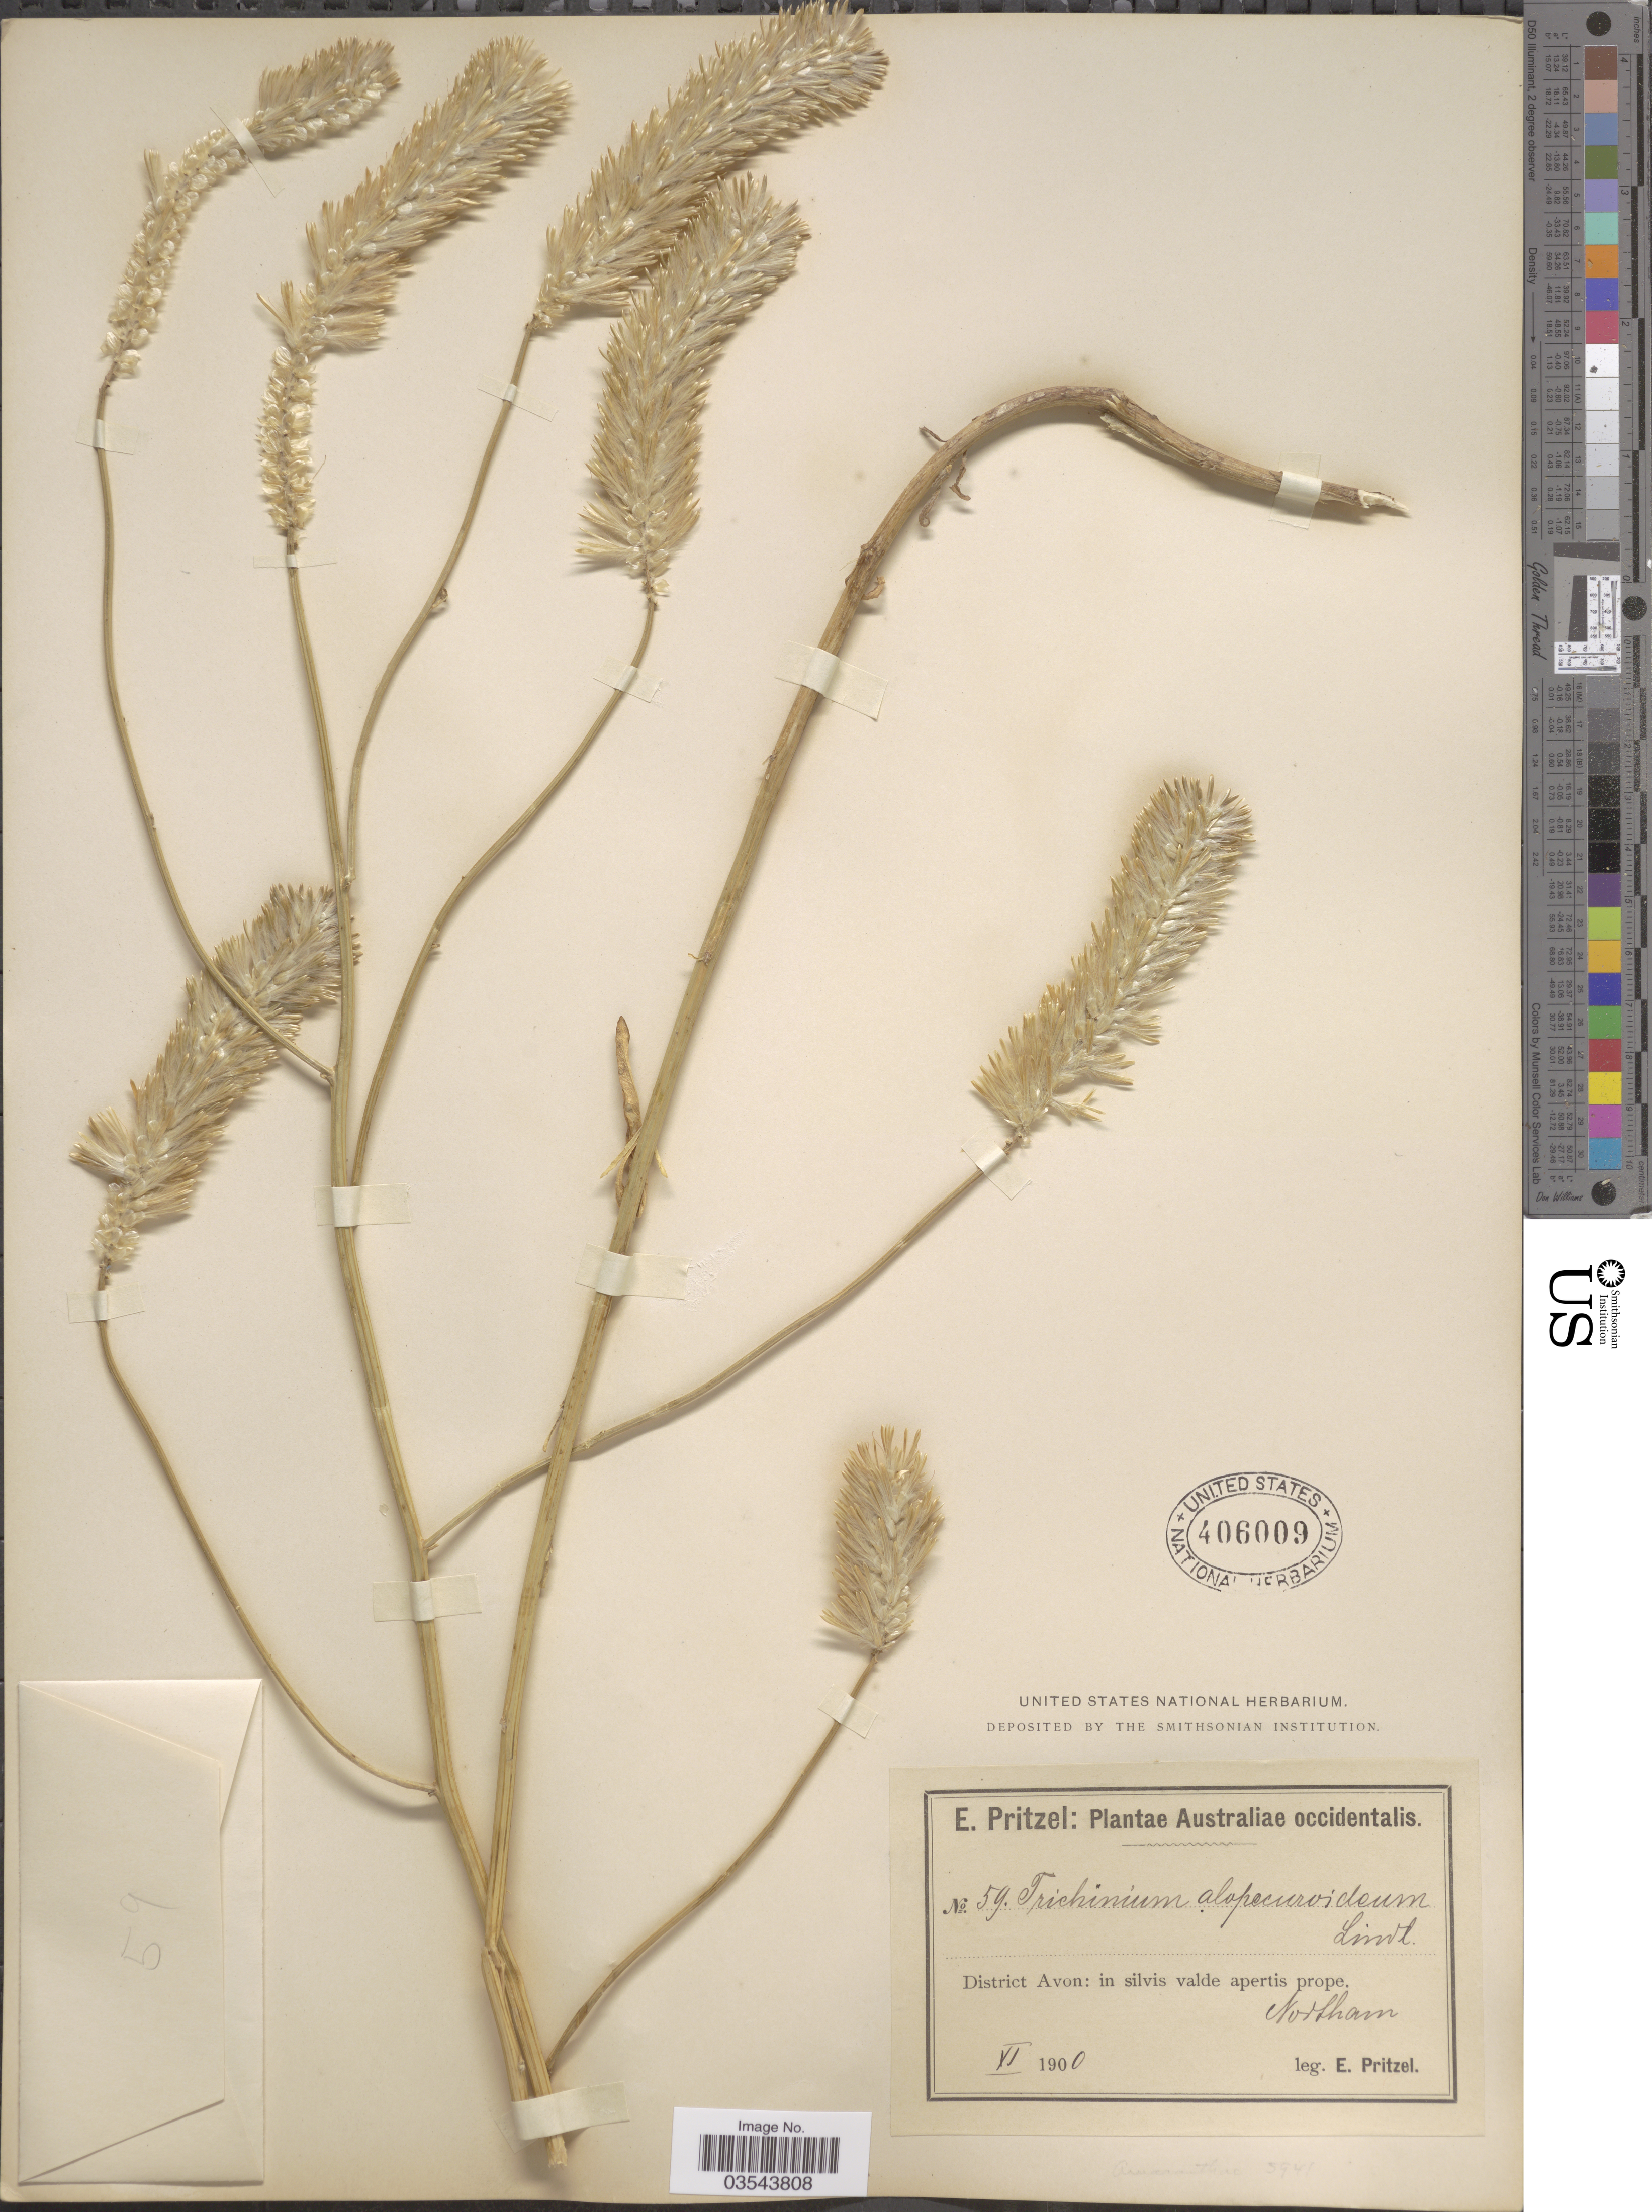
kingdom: Plantae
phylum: Tracheophyta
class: Magnoliopsida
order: Caryophyllales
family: Amaranthaceae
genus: Ptilotus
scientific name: Ptilotus polystachyus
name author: (Gaudich.) F. Muell.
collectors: E. G. Pritzel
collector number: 59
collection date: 1900-11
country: Australia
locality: Australiæ occidentalis. District Avon: in silvis valde apertis prope. Northam.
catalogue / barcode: US 406009